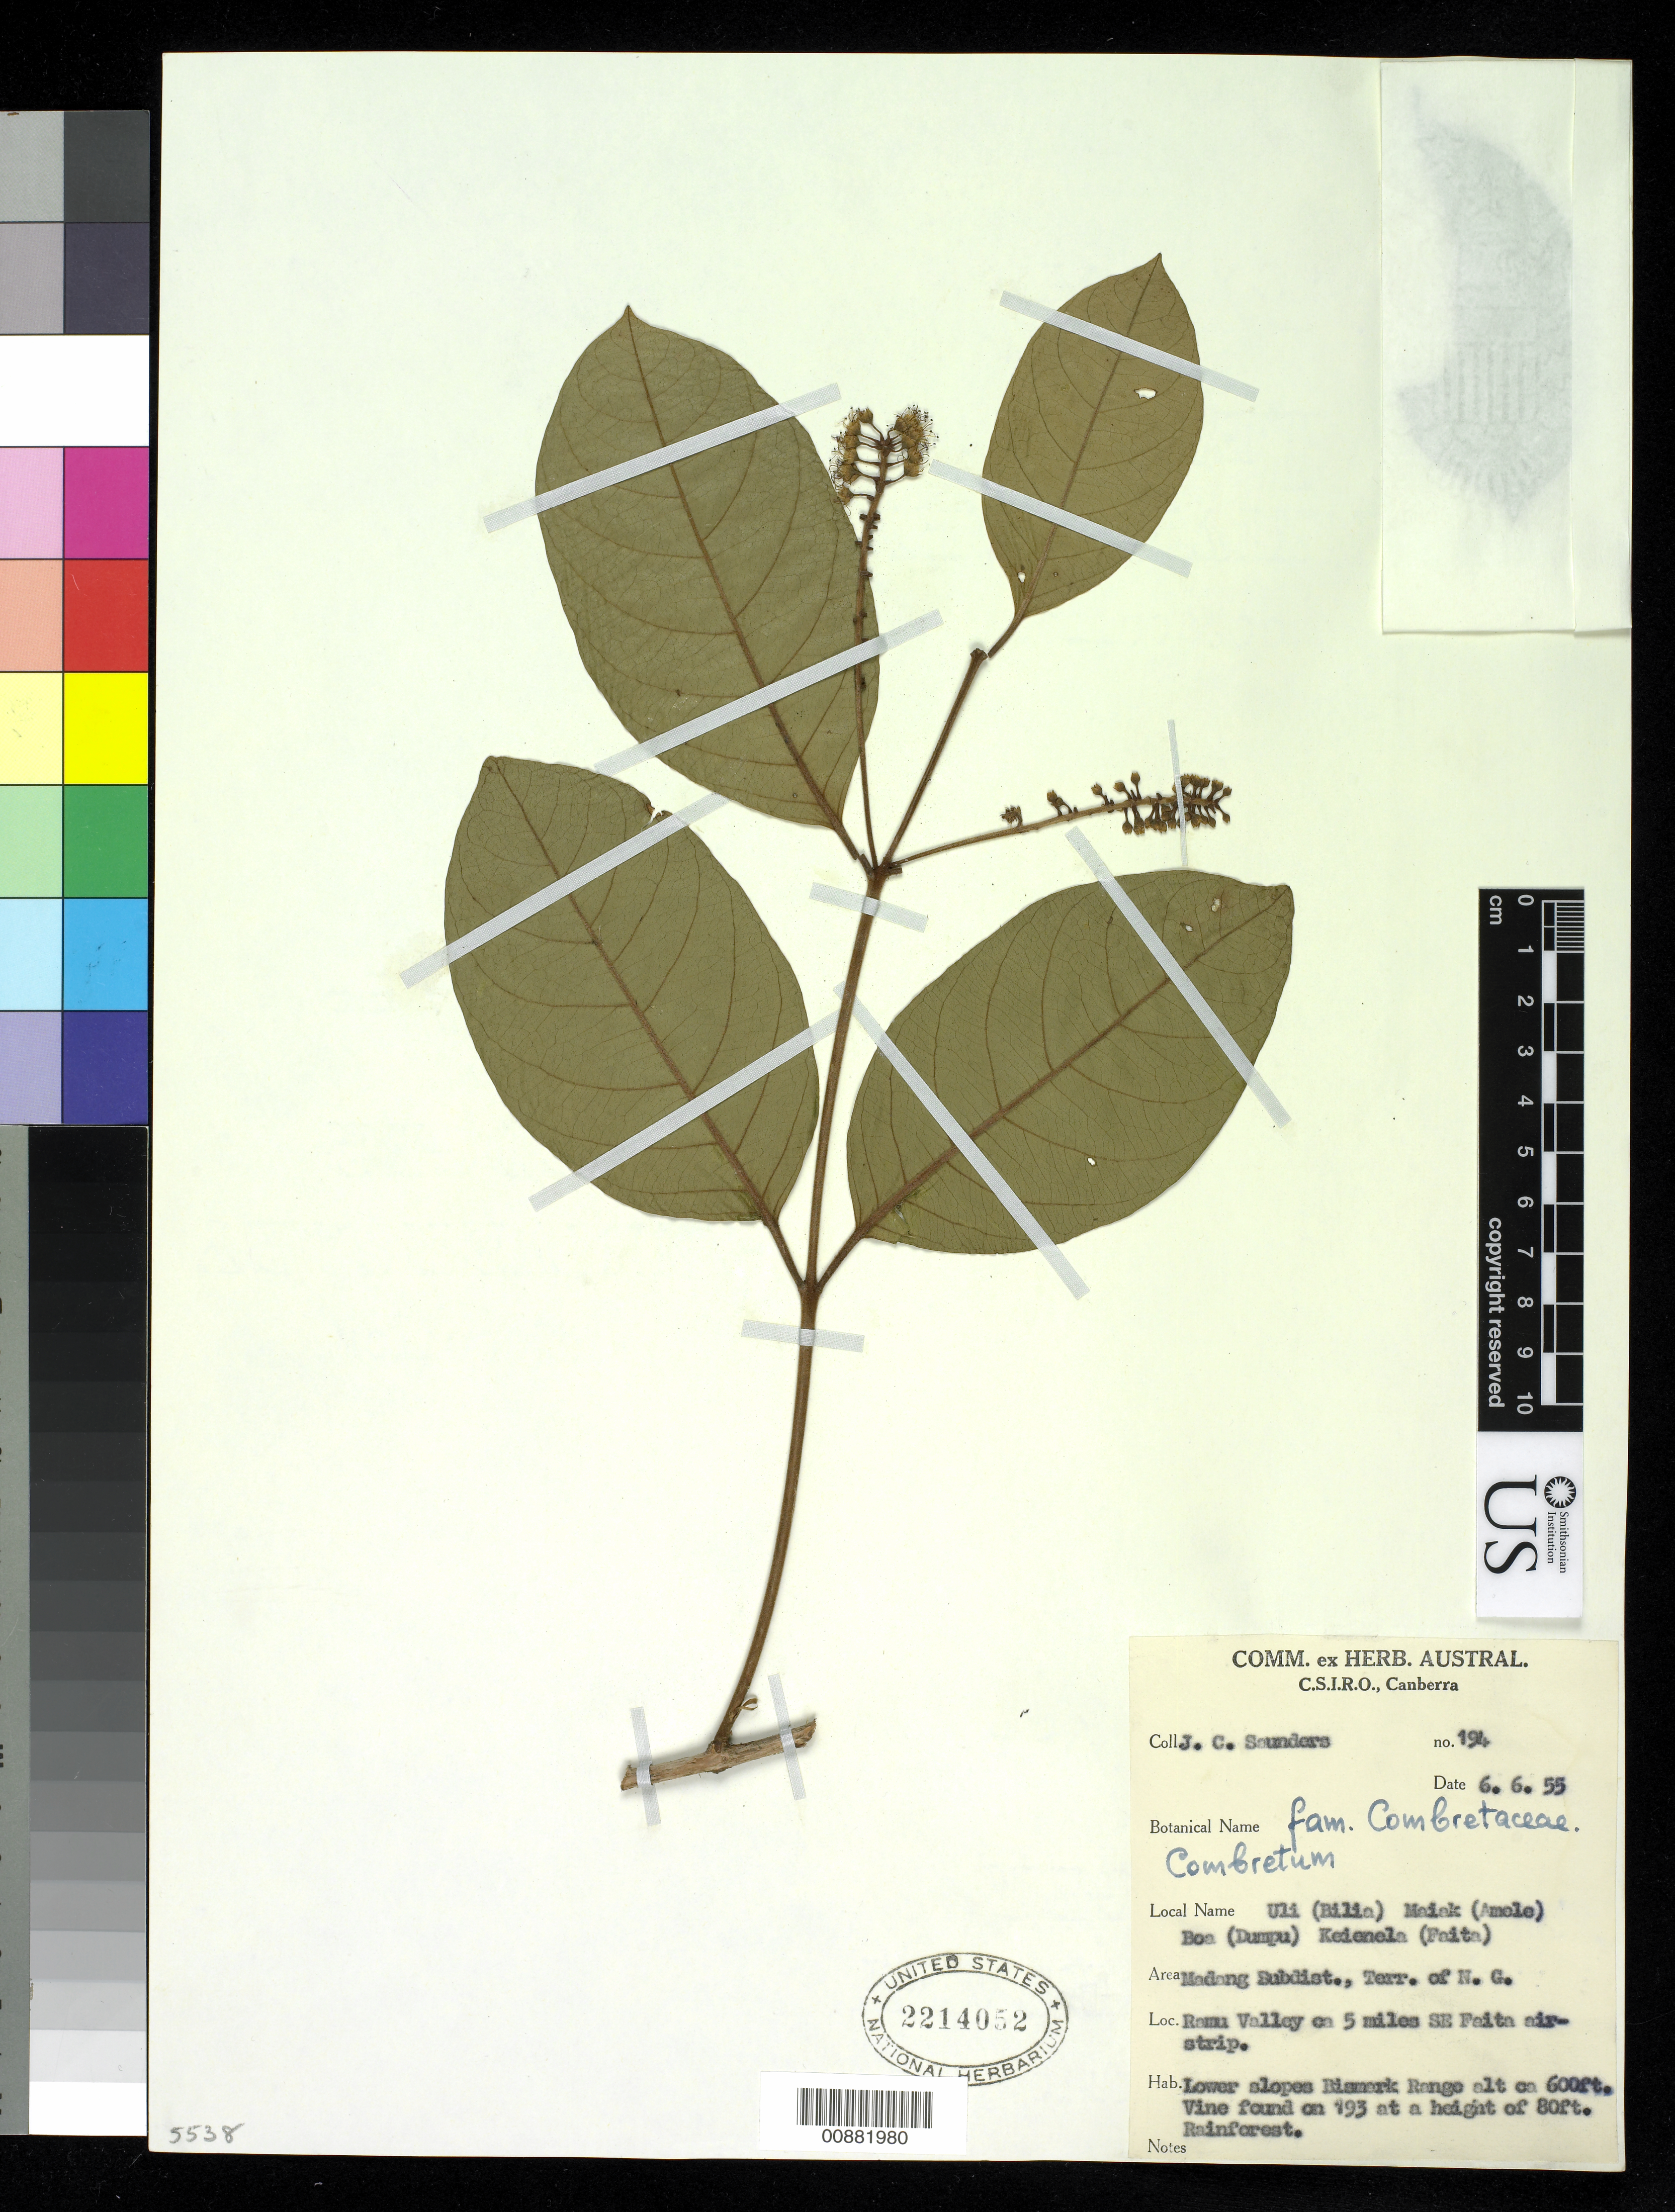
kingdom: Plantae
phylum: Tracheophyta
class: Magnoliopsida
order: Myrtales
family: Combretaceae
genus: Combretum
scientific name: Combretum sp.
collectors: J. C. Saunders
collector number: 194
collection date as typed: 06 Jun 1955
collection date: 1955-06-06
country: Papua New Guinea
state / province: Madang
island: New Guinea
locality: Ramu Valley c. 5 miles SE Faita airstrip., Lower slopes Bismark Range.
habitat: Lower slopes of Bismark Range. Vine found on 193 at a height of 80 ft. Rainforest.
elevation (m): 183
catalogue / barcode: US 2214052